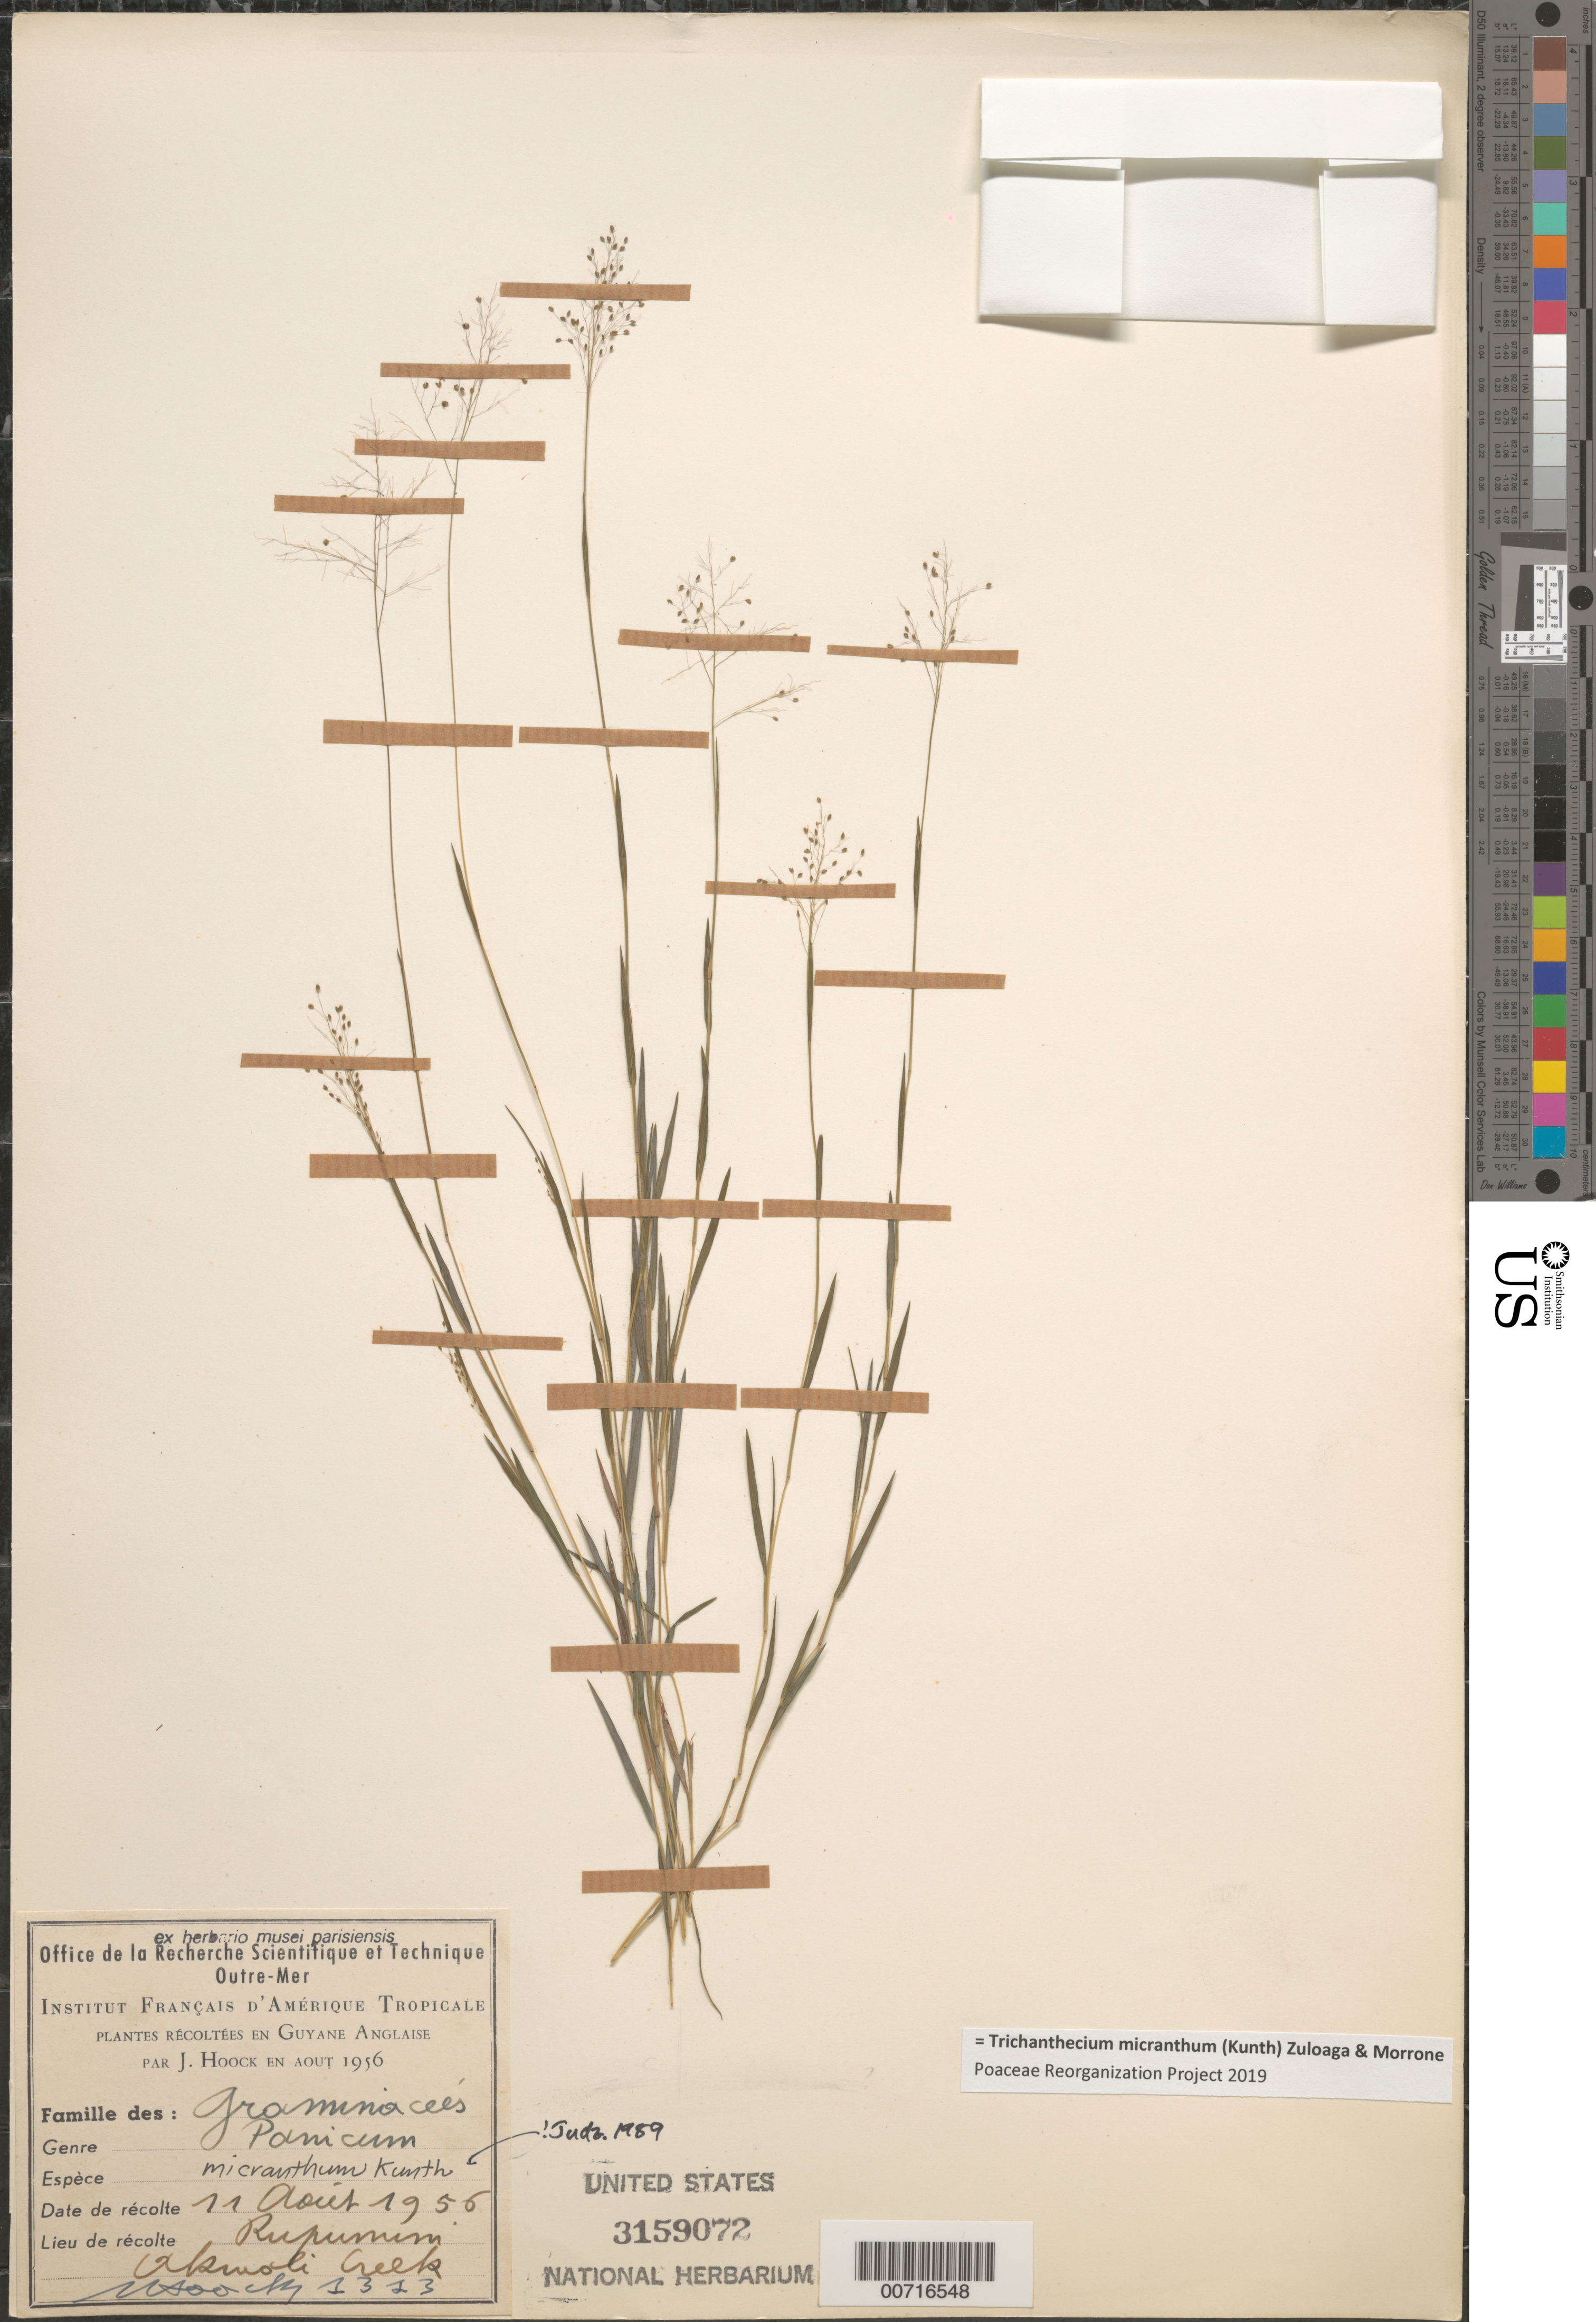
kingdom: Plantae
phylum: Tracheophyta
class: Liliopsida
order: Poales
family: Poaceae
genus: Trichanthecium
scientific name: Trichanthecium micranthum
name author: (Kunth) Zuloaga & Morrone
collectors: N. Hoock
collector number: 1313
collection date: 1956-08-11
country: French Guiana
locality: Rupumim. Akmoli Creek.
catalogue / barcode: US 3159072